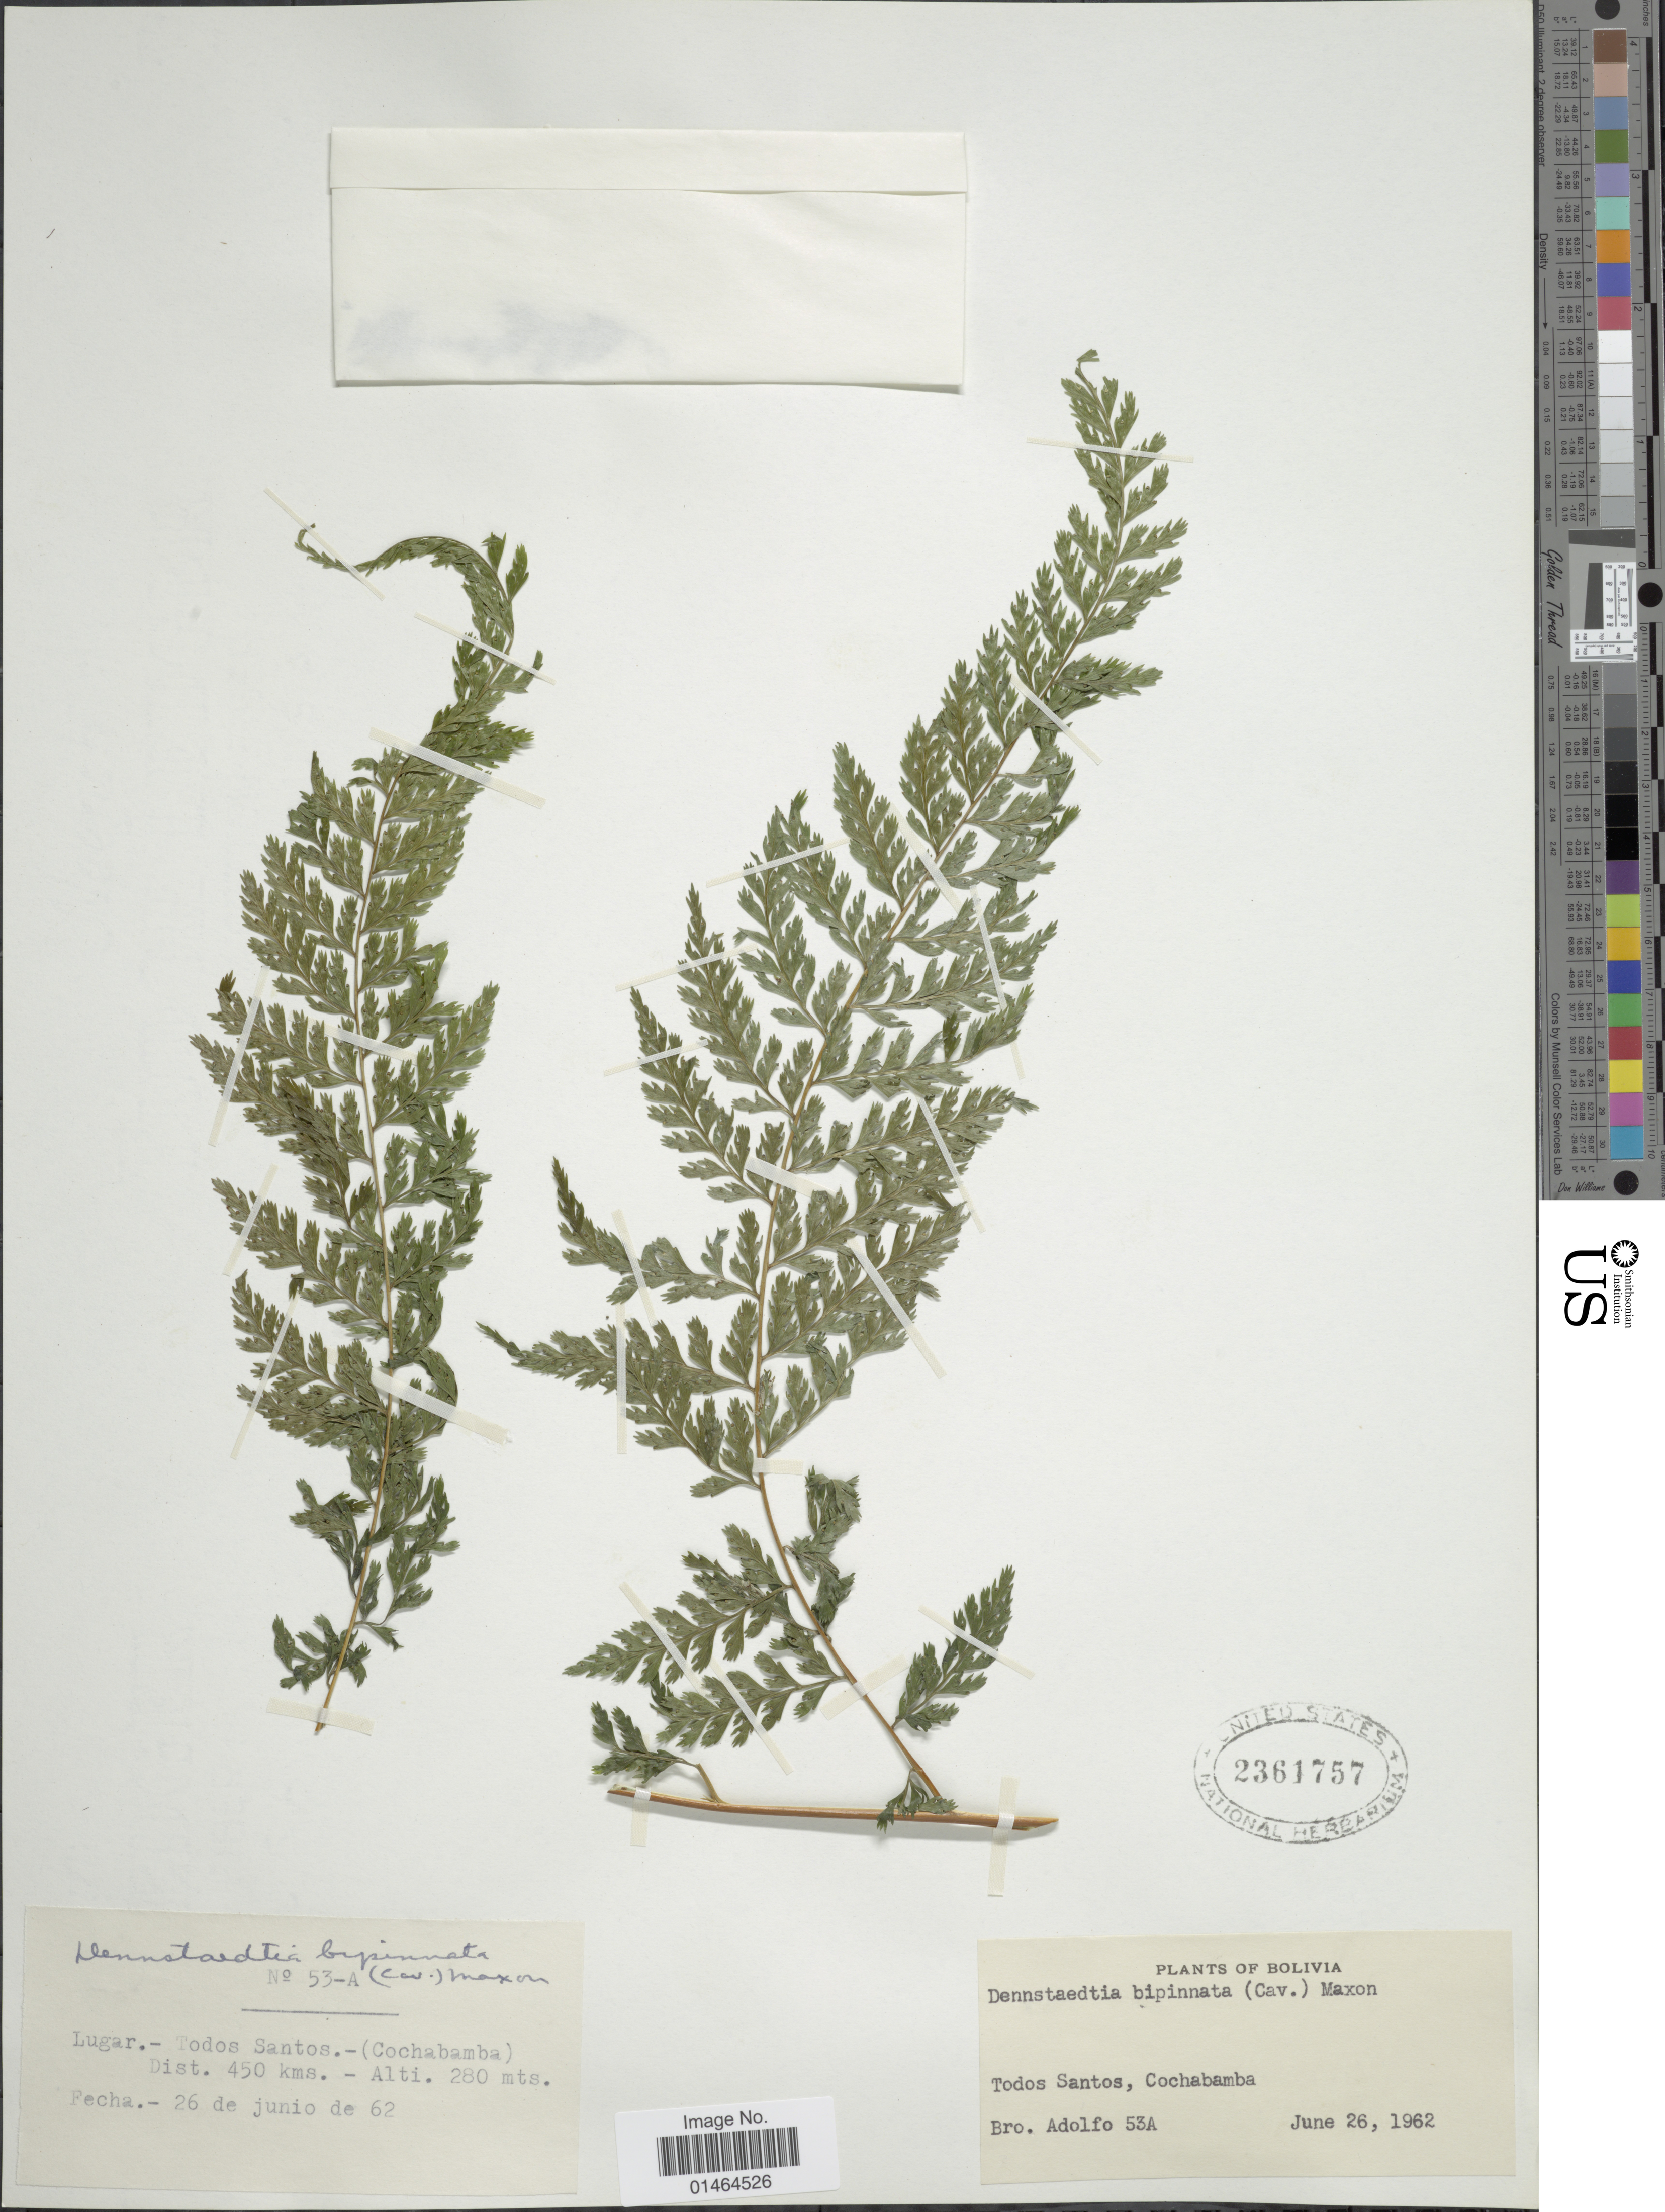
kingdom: Plantae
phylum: Tracheophyta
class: Polypodiopsida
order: Polypodiales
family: Dennstaedtiaceae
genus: Dennstaedtia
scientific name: Dennstaedtia bipinnata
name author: (Cav.) Maxon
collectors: Bro. Adolfo M.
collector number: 53A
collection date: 1962-06-26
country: Bolivia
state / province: Cochabamba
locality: Todos Santos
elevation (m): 280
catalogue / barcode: US 2361757